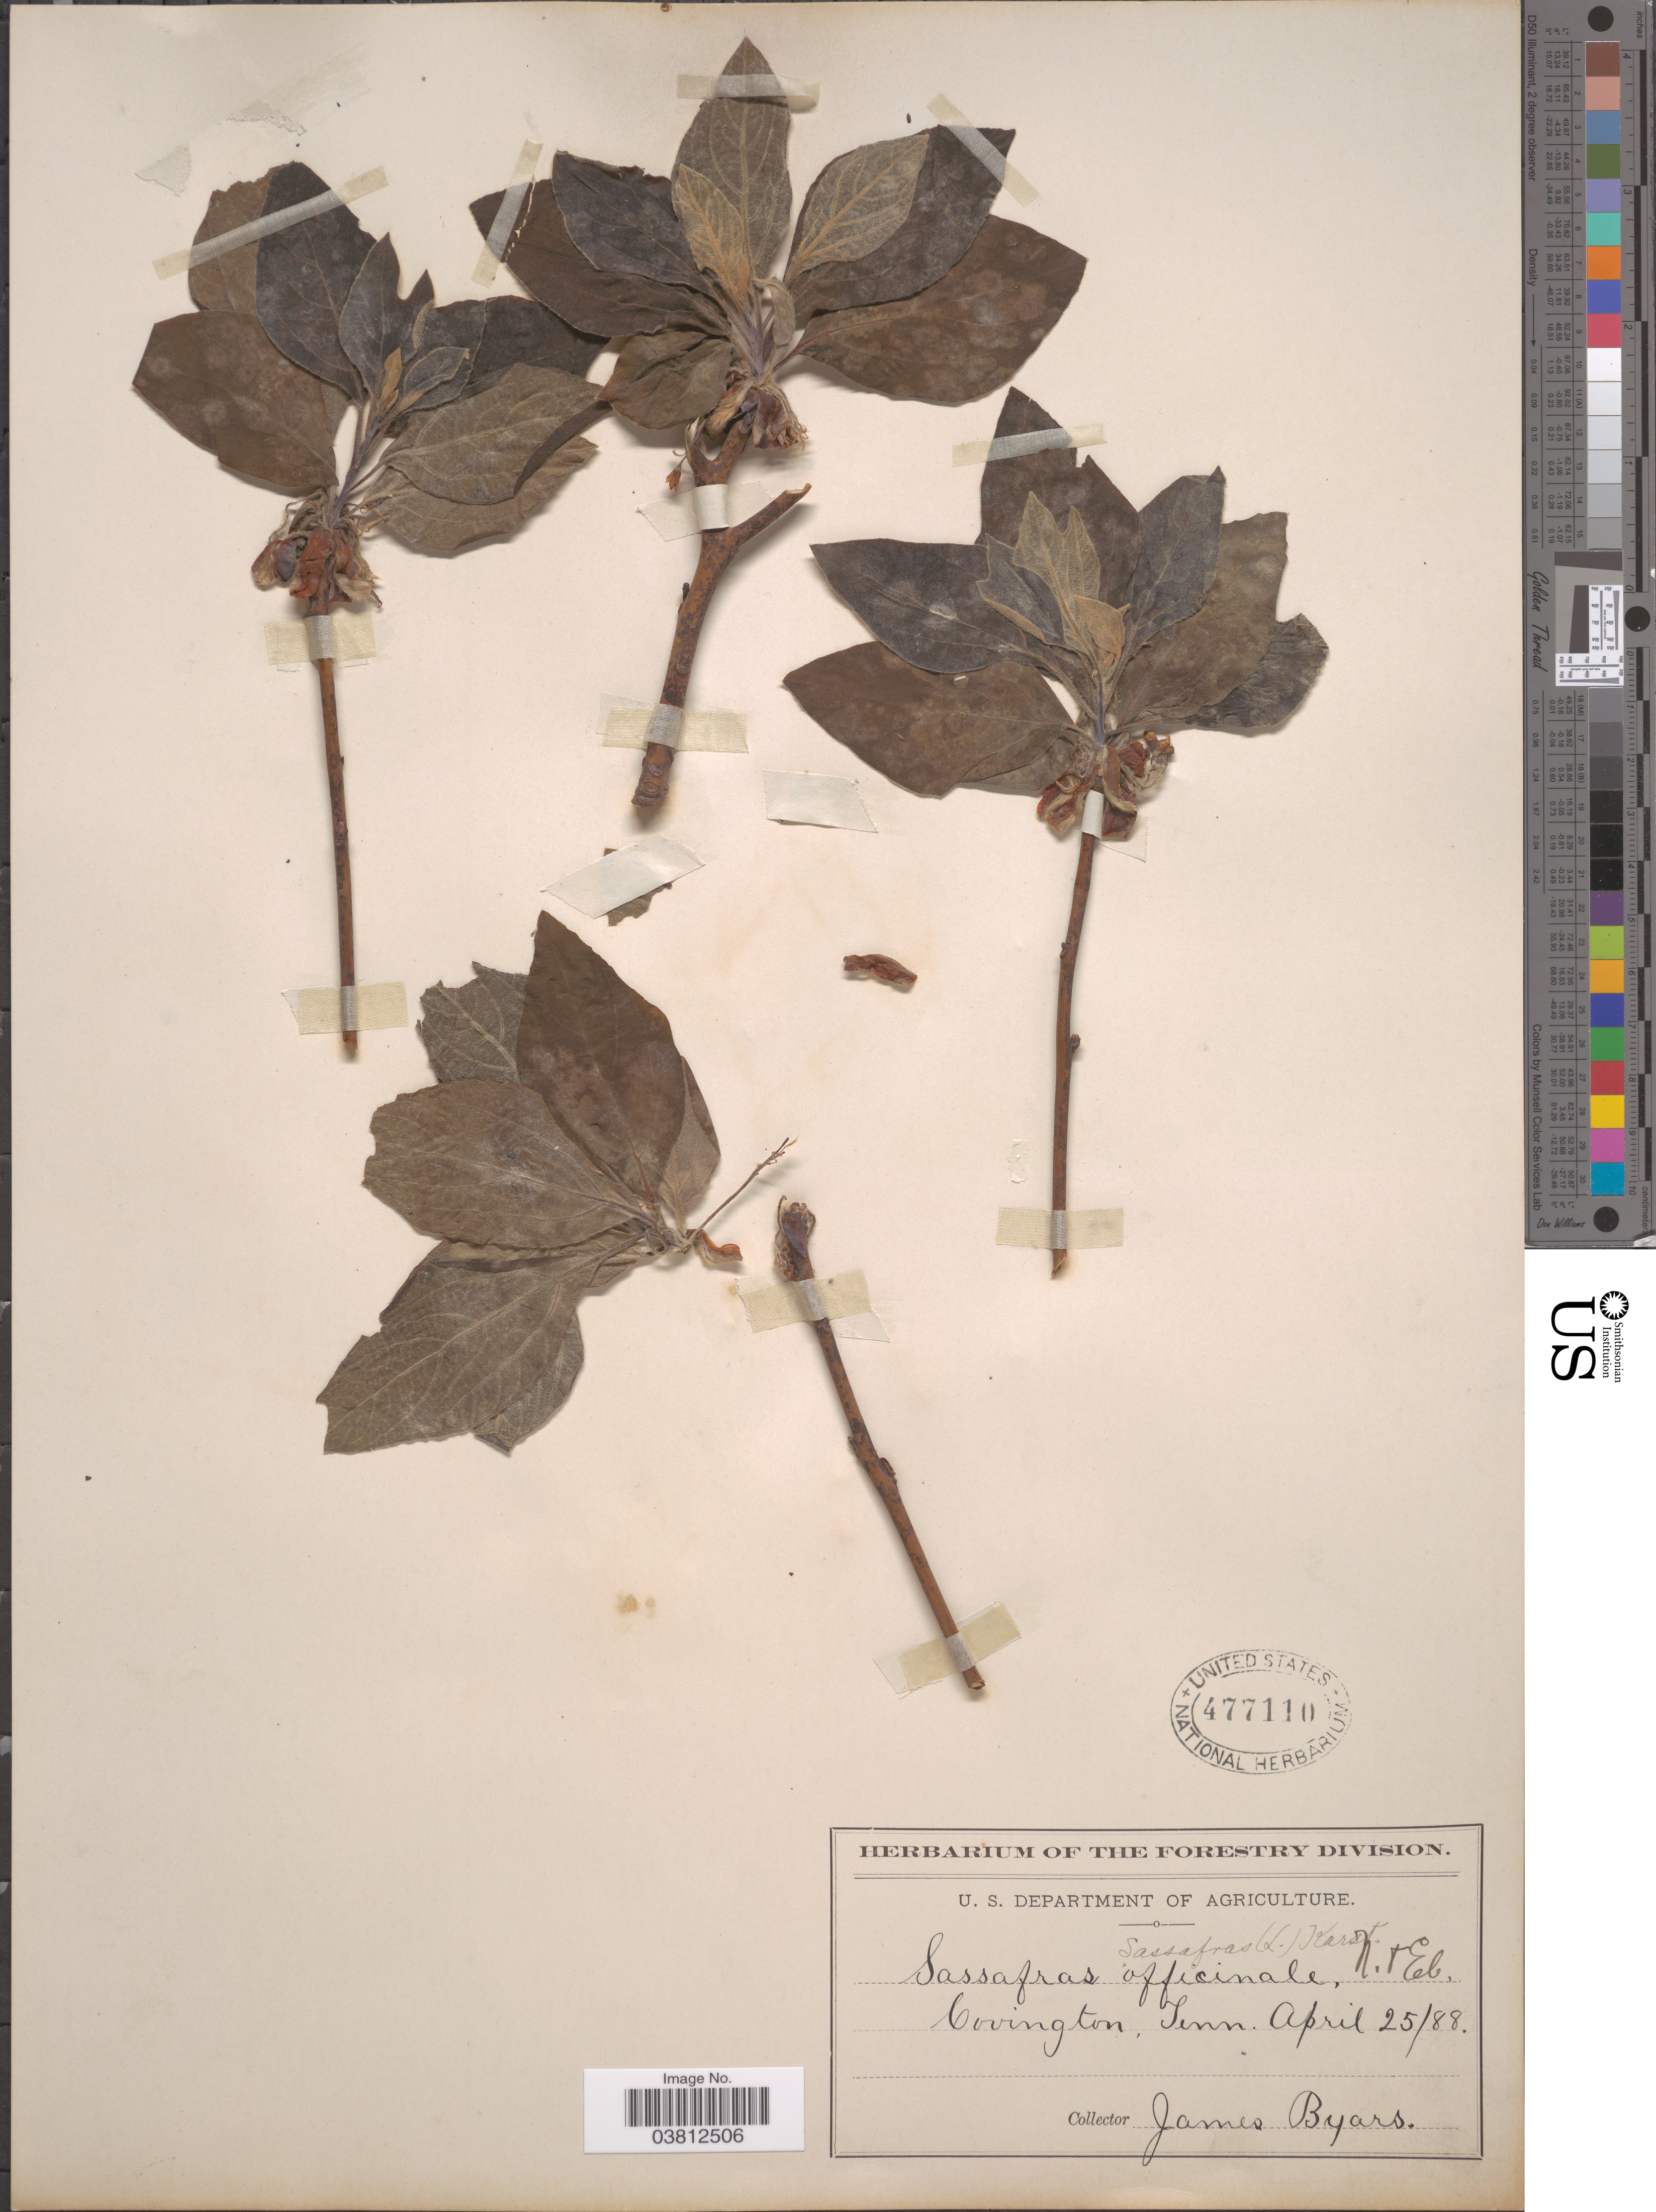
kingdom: Plantae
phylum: Tracheophyta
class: Magnoliopsida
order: Laurales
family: Lauraceae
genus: Sassafras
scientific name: Sassafras albidum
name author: (Nutt.) Nees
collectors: J. Byars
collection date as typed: Transcribed d/m/y: 25/4/88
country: United States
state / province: Tennessee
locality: Covington.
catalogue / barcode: US 477110